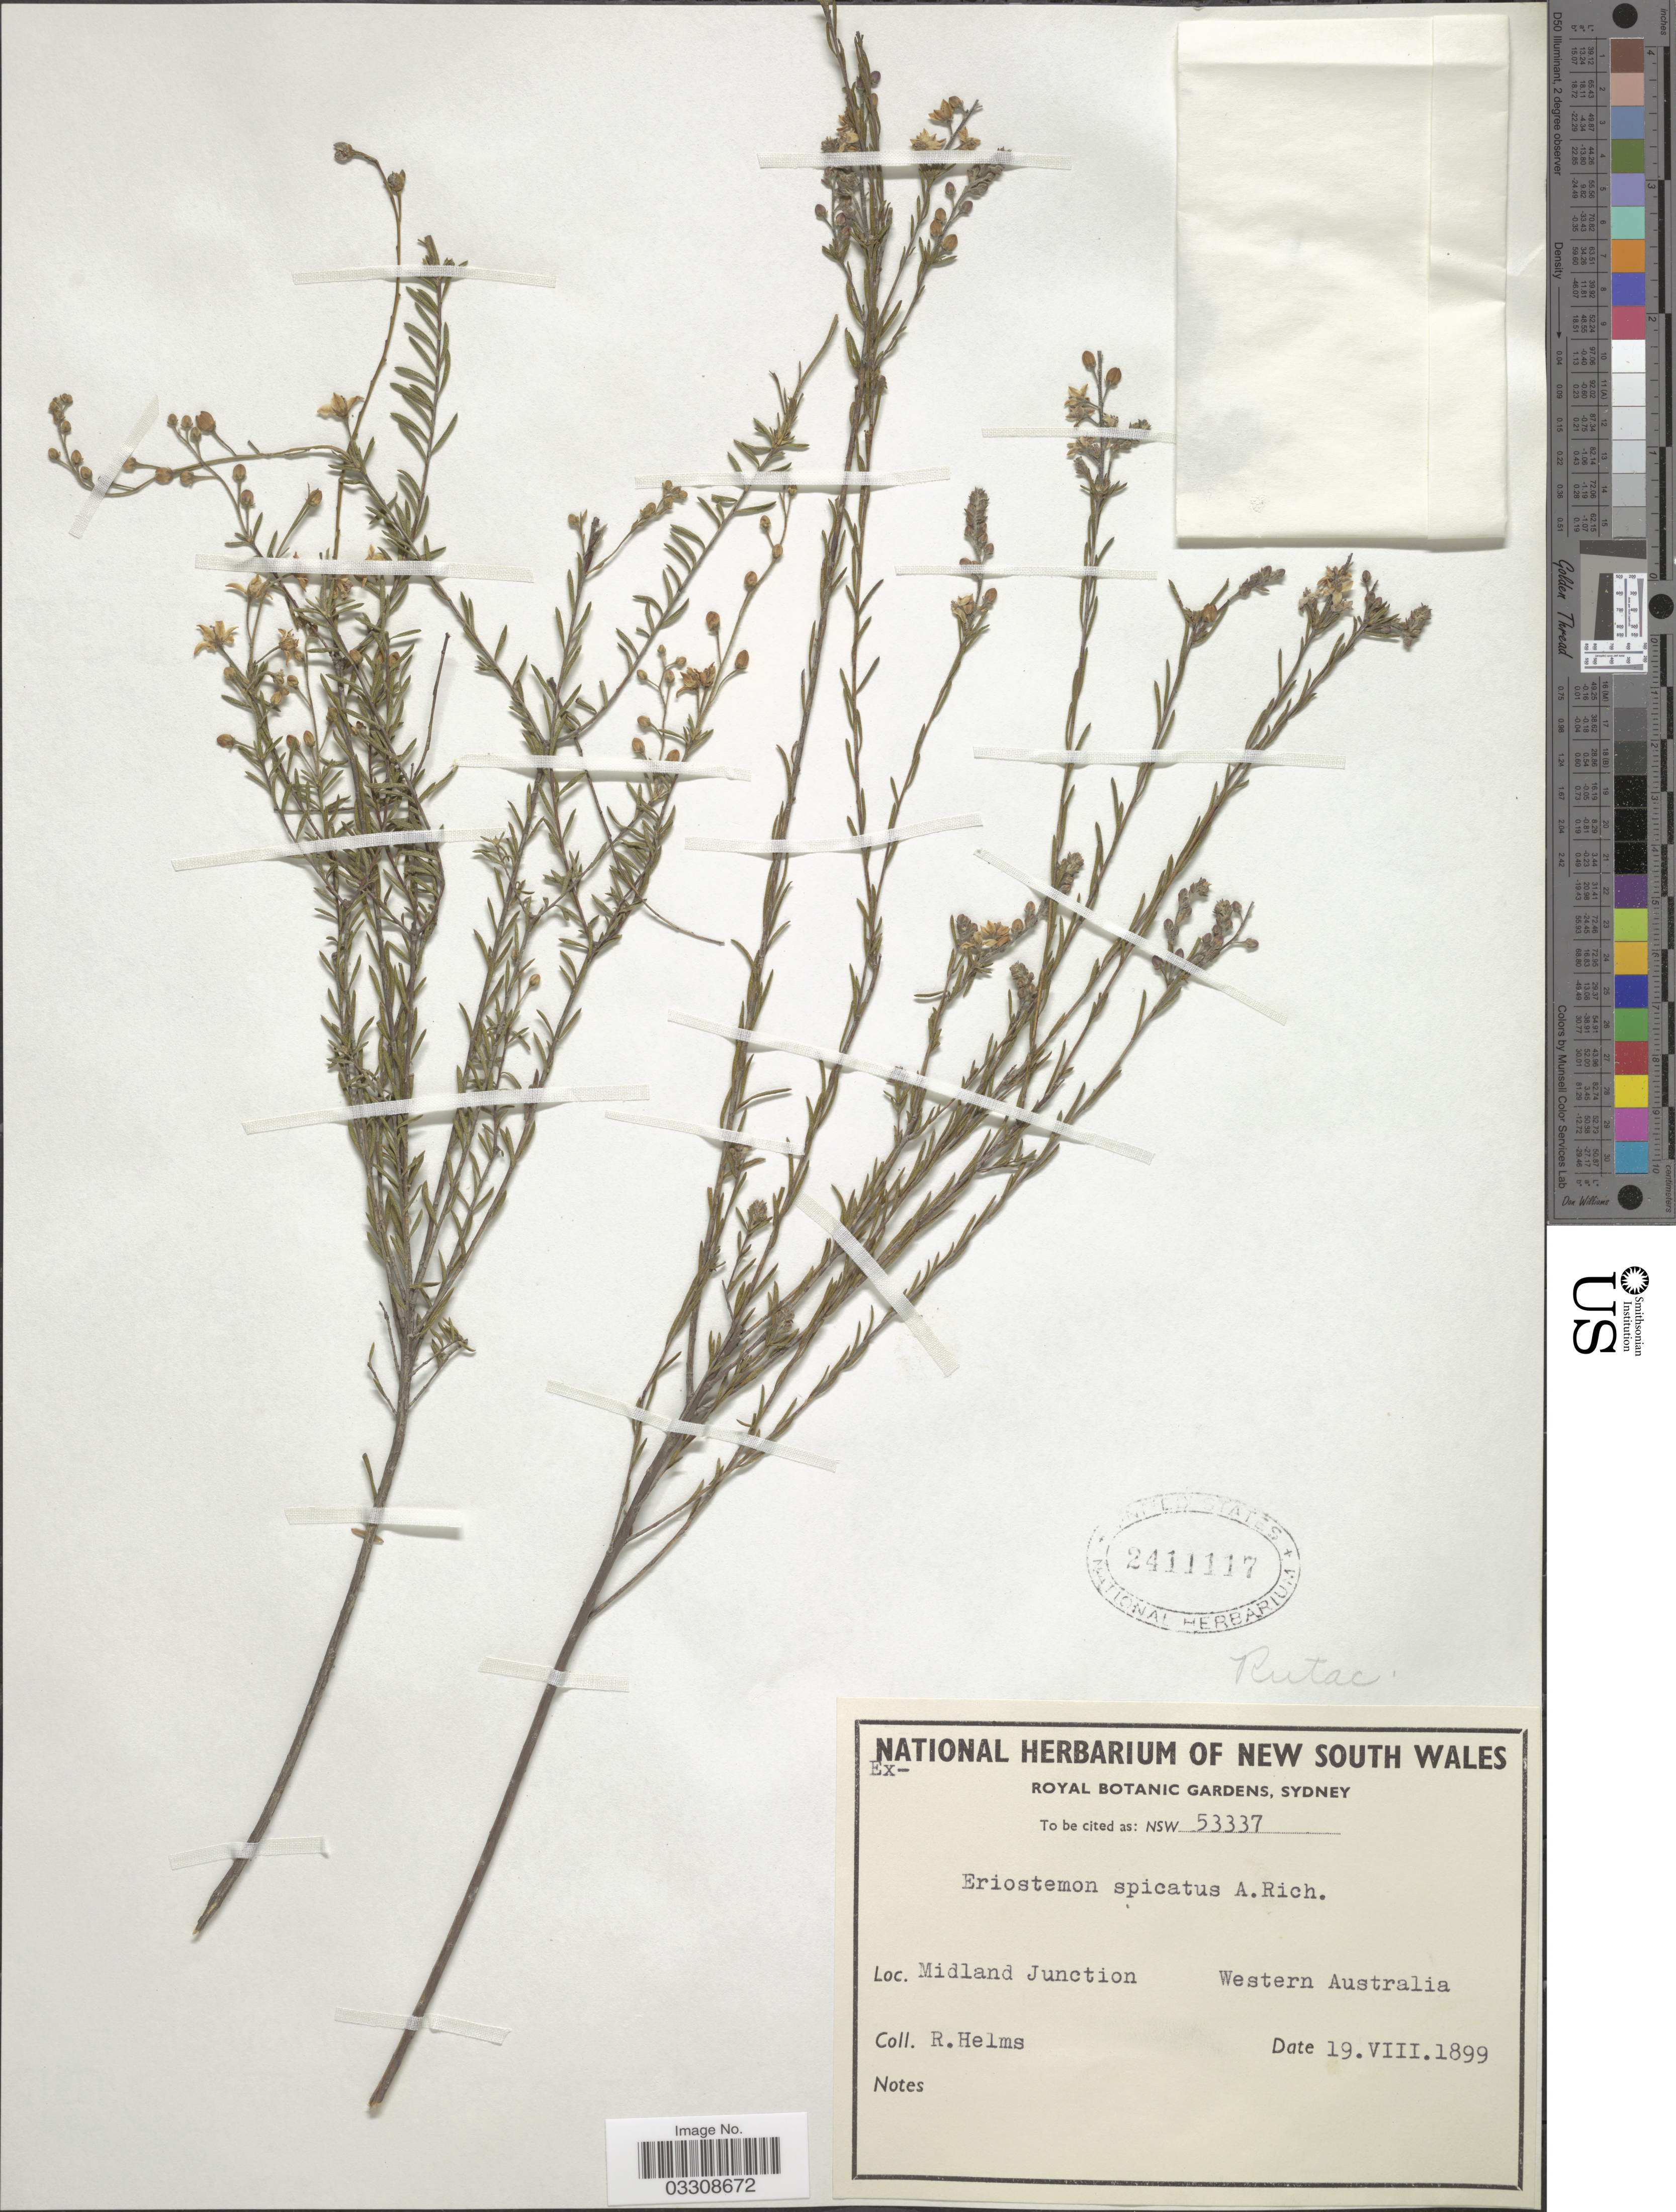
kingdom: Plantae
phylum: Tracheophyta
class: Magnoliopsida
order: Sapindales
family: Rutaceae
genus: Eriostemon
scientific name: Eriostemon spicatus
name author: A. Rich.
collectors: R. Helms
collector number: NSW53337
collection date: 1899-08-19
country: Australia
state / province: Western Australia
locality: Midland Junction.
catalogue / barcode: US 2411117